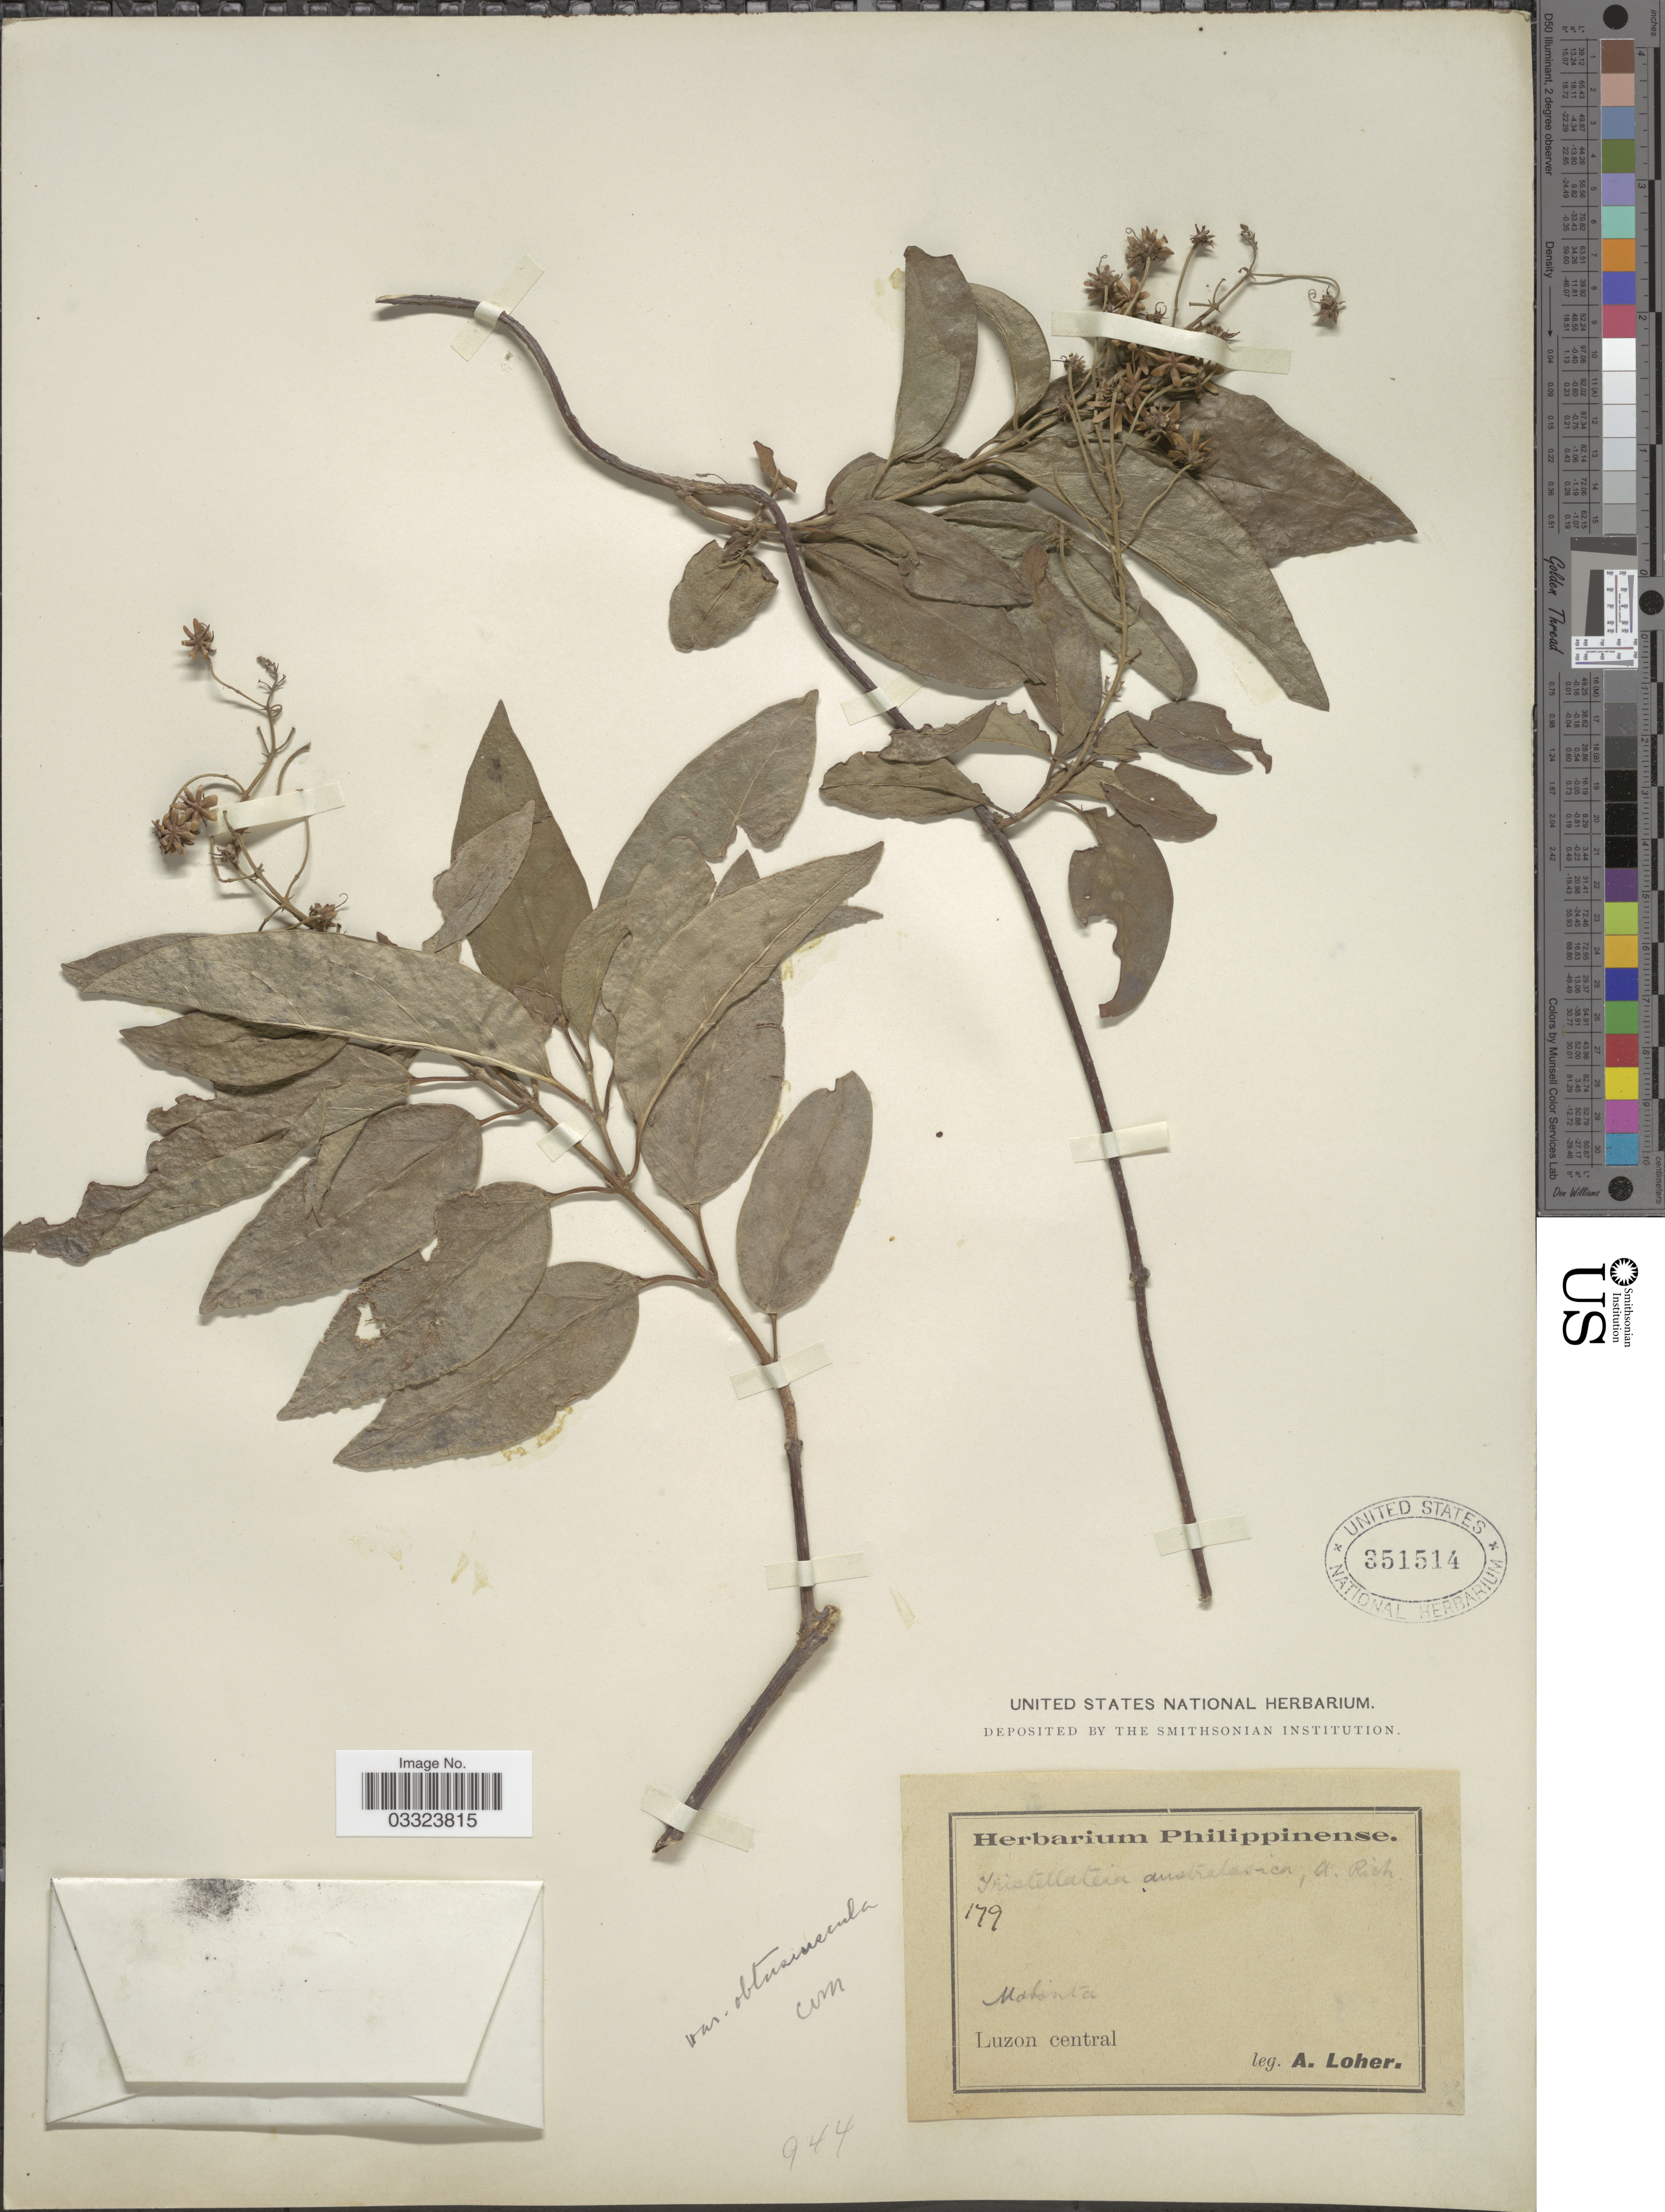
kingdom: Plantae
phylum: Tracheophyta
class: Magnoliopsida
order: Malpighiales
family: Malpighiaceae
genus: Tristellateia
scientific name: Tristellateia australasiae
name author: A. Rich.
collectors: A. Loher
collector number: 179*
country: Philippines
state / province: Central Luzon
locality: Malinta.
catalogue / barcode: US 351514